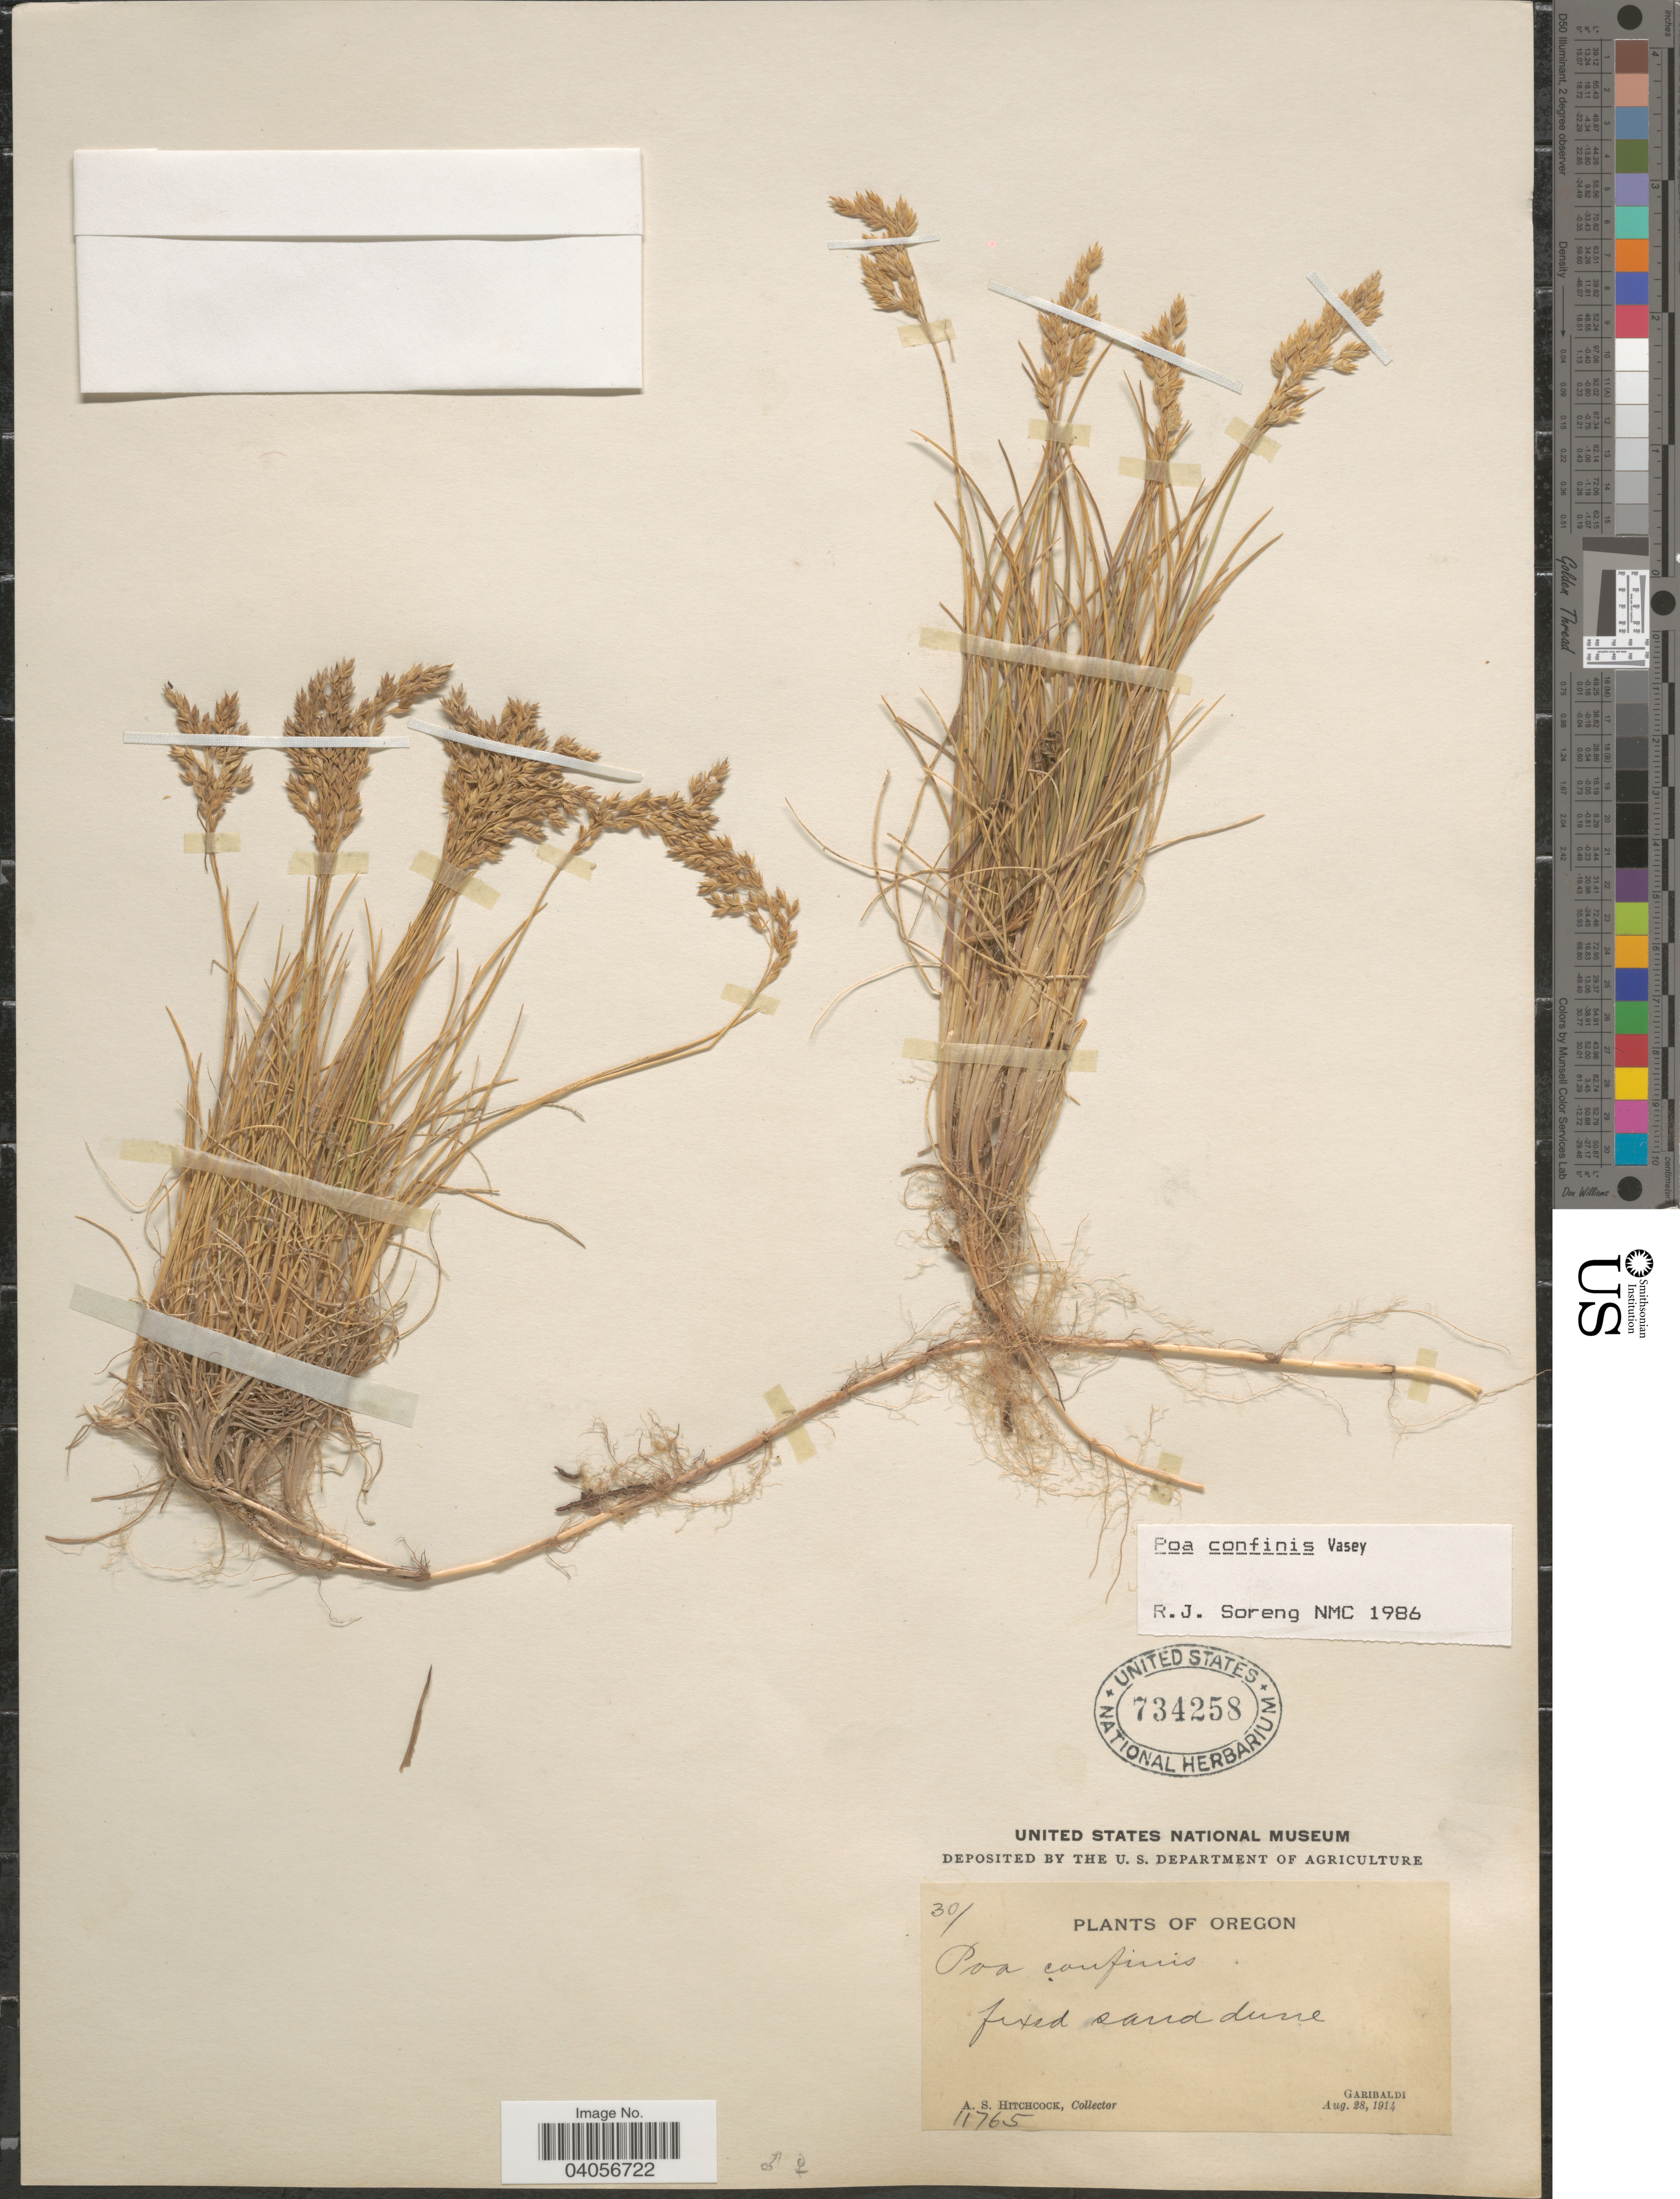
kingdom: Plantae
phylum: Tracheophyta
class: Liliopsida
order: Poales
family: Poaceae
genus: Poa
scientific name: Poa confinis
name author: Vasey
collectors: A. S. Hitchcock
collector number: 11765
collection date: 1914-08-28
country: United States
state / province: Oregon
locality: Fixed sand dune. Garibaldi.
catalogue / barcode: US 734258